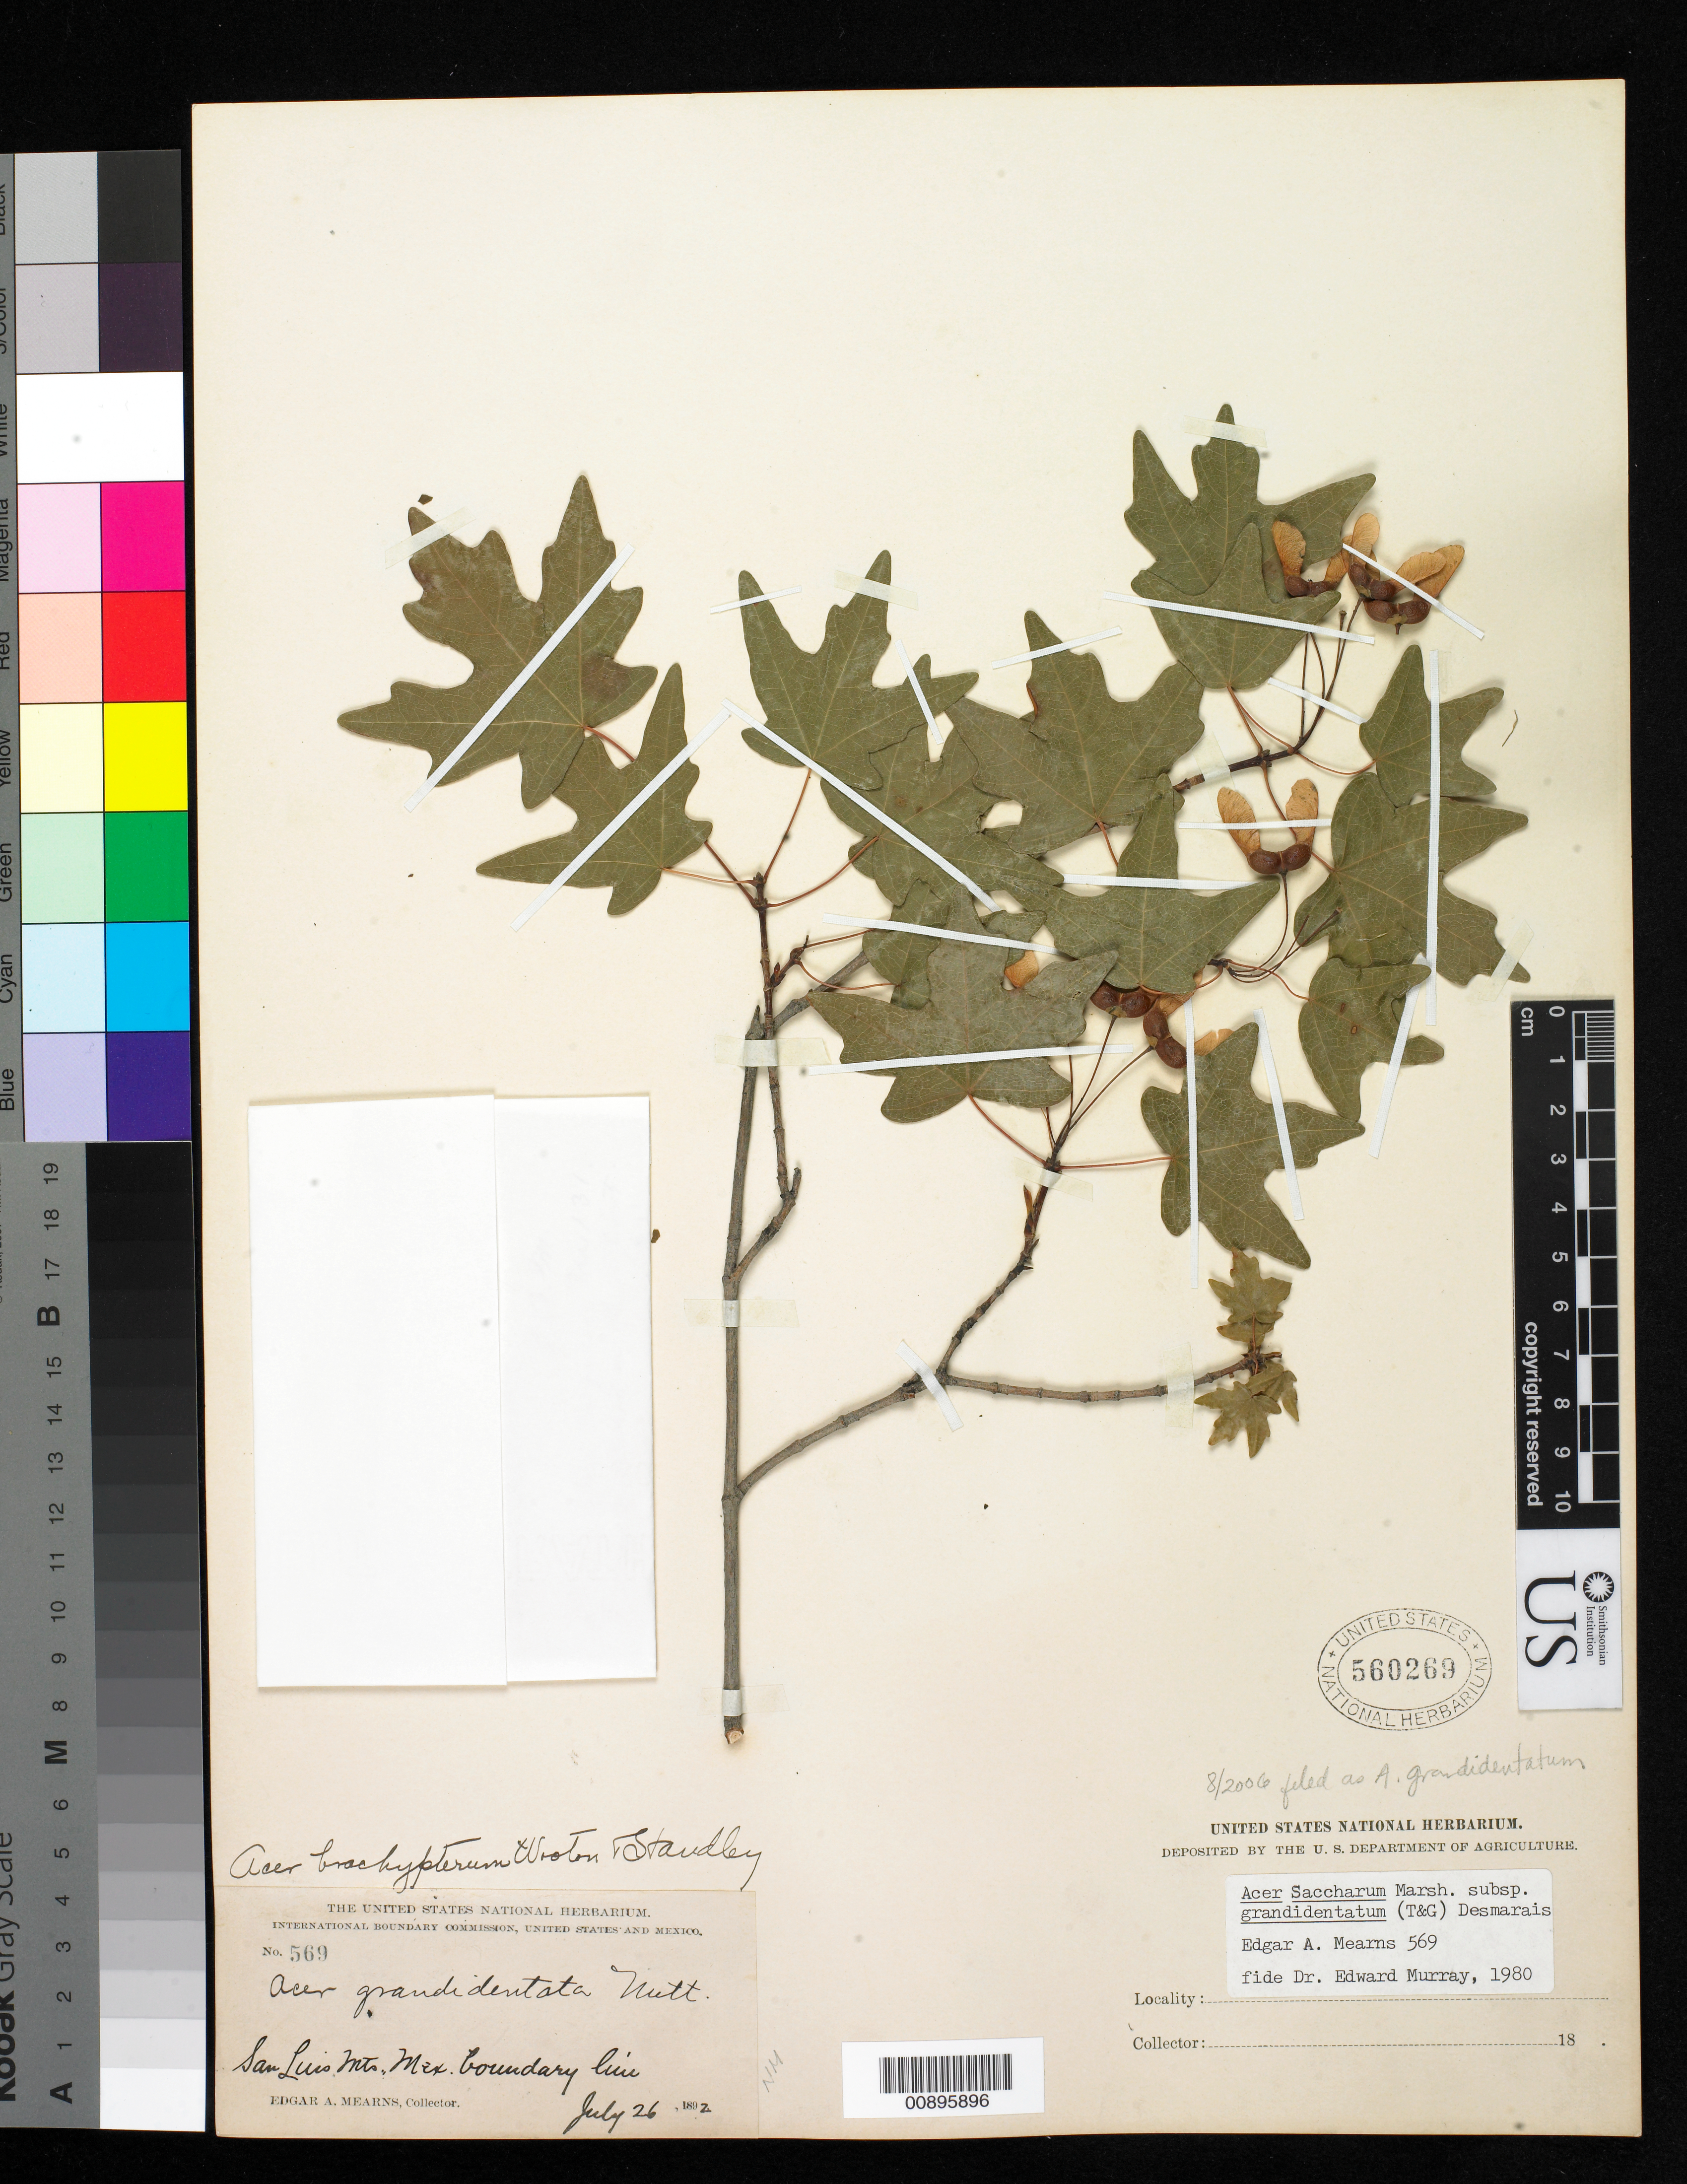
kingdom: Plantae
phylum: Tracheophyta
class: Magnoliopsida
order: Sapindales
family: Sapindaceae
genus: Acer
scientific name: Acer grandidentatum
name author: Nutt.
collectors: E. A. Mearns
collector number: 569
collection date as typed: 26 Jul 1892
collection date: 1892-07-26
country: United States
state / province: New Mexico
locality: San Luis Mts., Mexican Boundary Line.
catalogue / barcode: US 560269